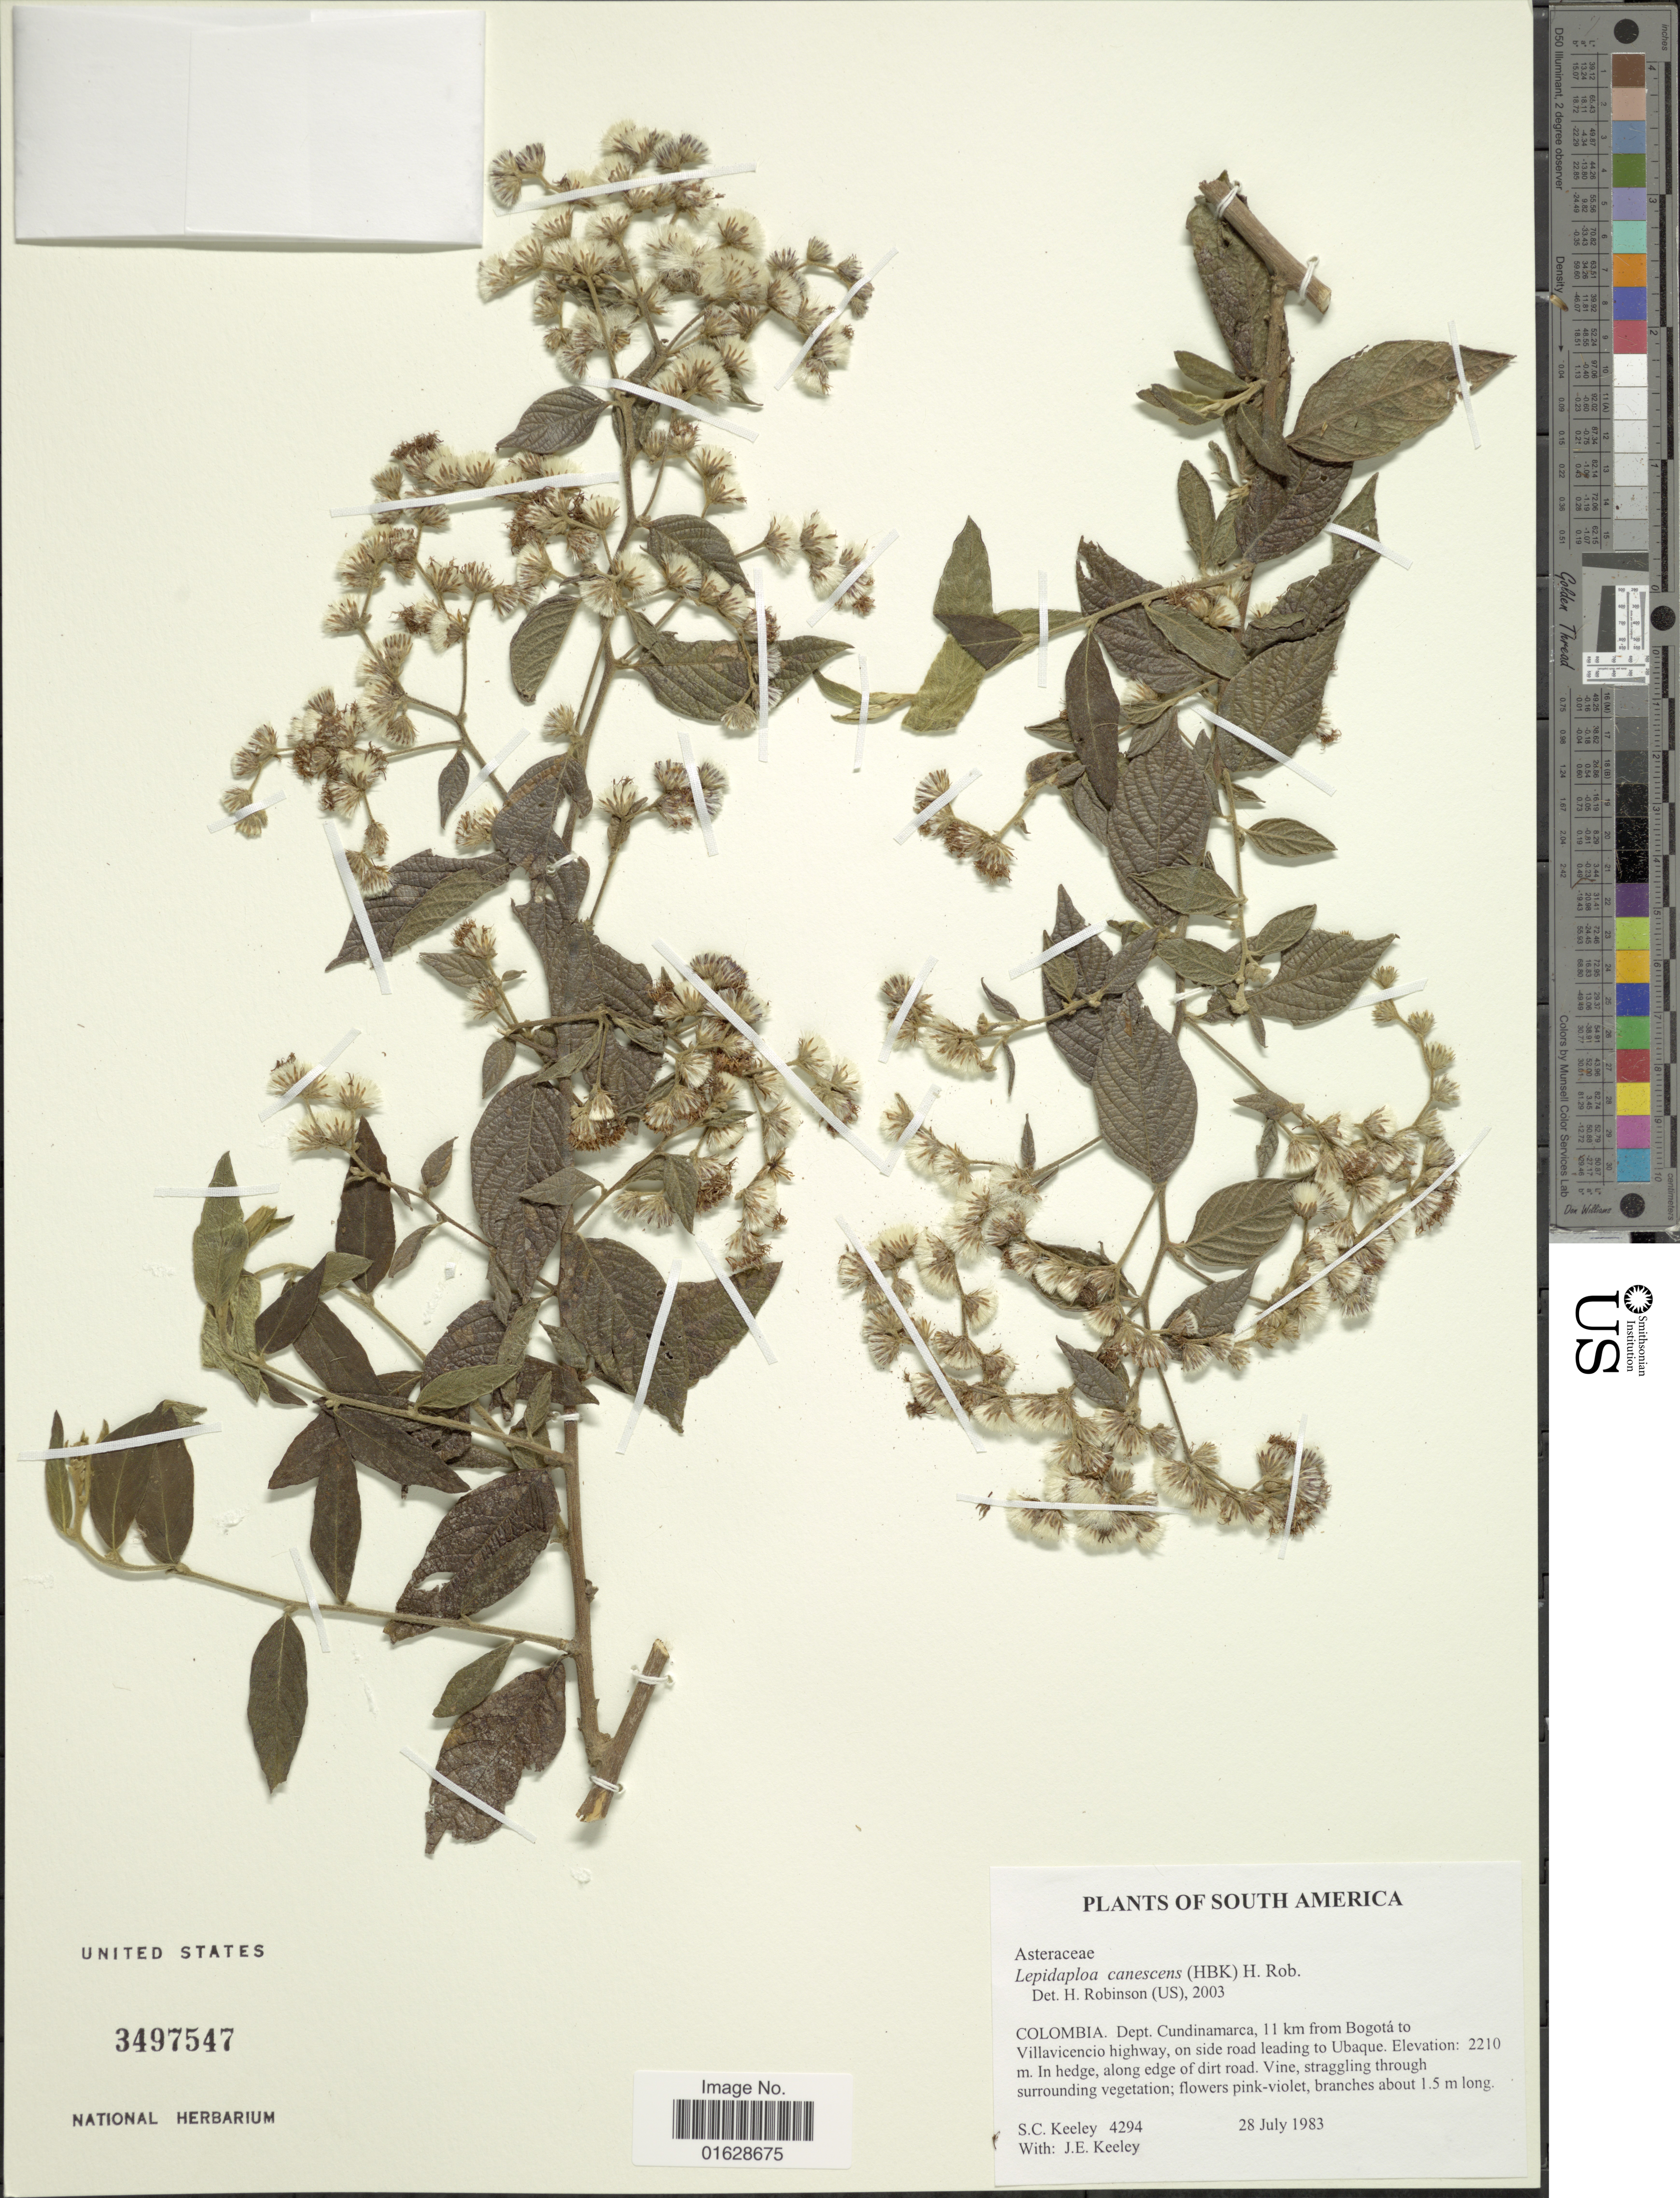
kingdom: Plantae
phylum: Tracheophyta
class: Magnoliopsida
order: Asterales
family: Asteraceae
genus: Lepidaploa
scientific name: Lepidaploa canescens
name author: (Kunth) H. Rob.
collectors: S. C. Keeley & J. E. Keeley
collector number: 4294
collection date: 1983-07-28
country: Colombia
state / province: Cundinamarca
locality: Colombia. Dept. Cundinamarca, 11 km from Bogota to Villavicencio highway, on side road leading to Ubaque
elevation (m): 2210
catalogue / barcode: US 3497547